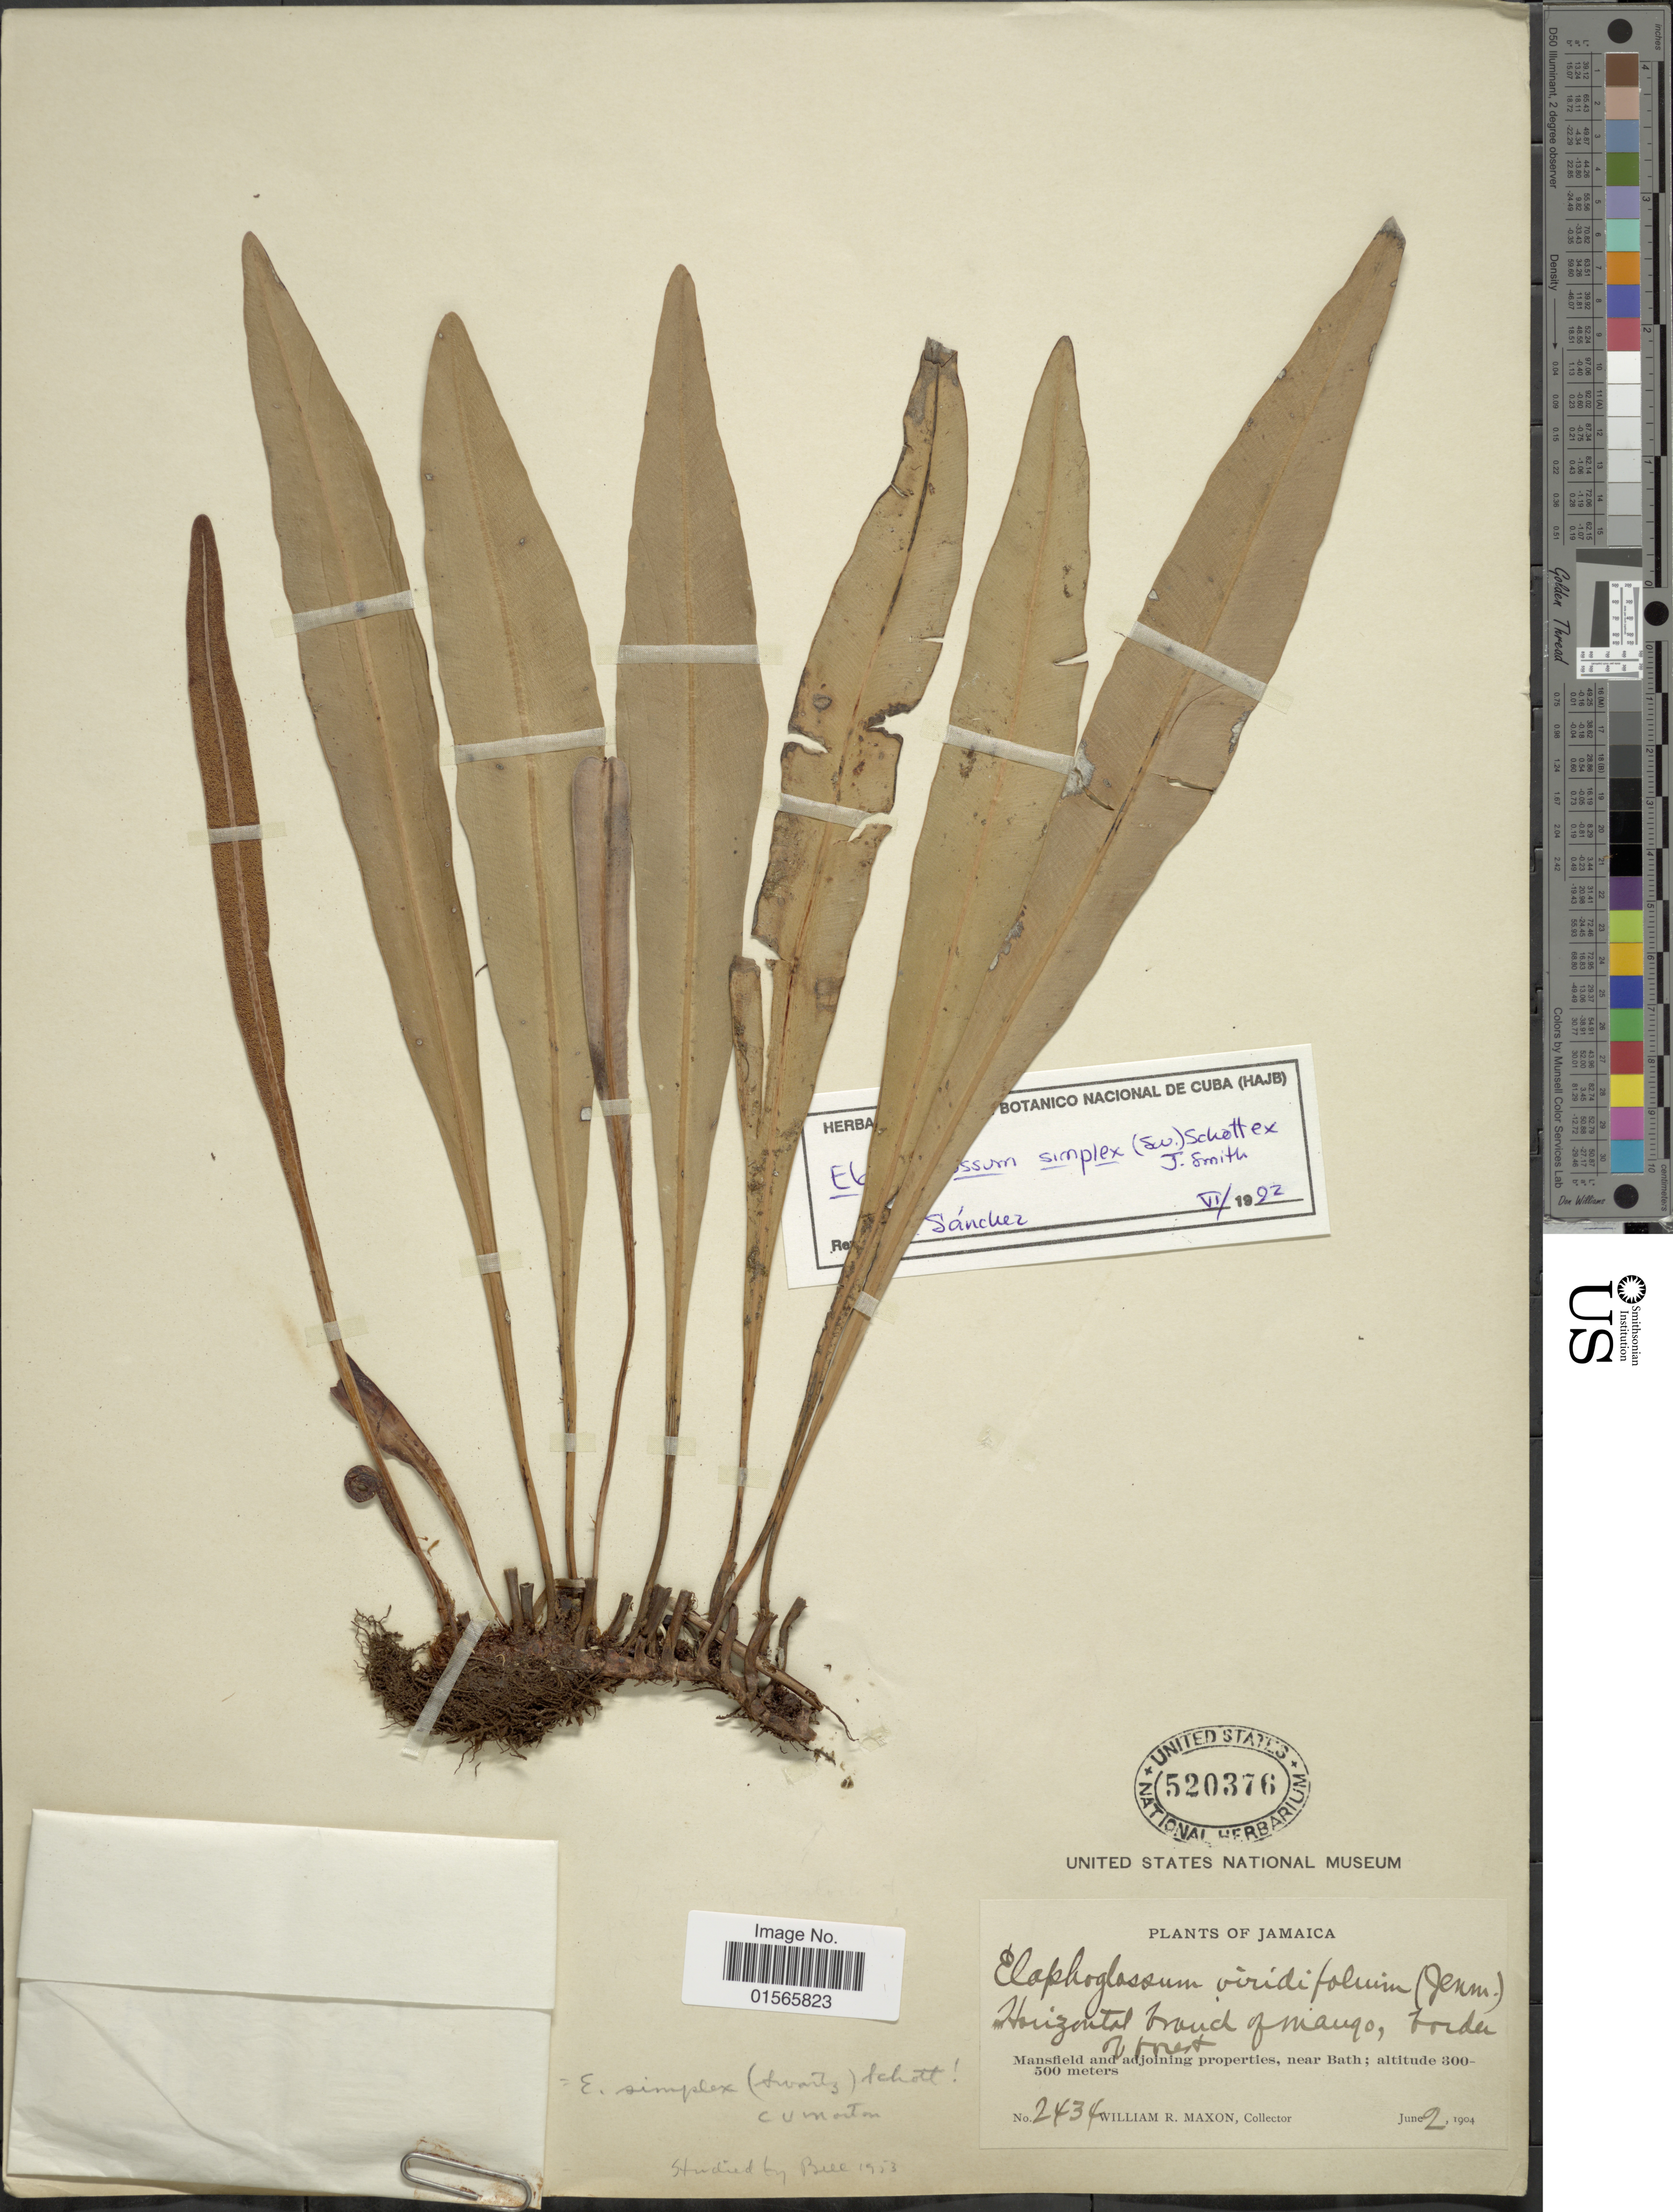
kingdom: Plantae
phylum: Tracheophyta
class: Polypodiopsida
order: Polypodiales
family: Dryopteridaceae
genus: Elaphoglossum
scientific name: Elaphoglossum simplex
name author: (Sw.) Schott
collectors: W. R. Maxon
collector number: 2434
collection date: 1904-06-02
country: Jamaica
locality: Horizontal branch of mango, border of forest, Mansfield and adjoining properties, near Bath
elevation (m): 300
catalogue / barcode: US 520376